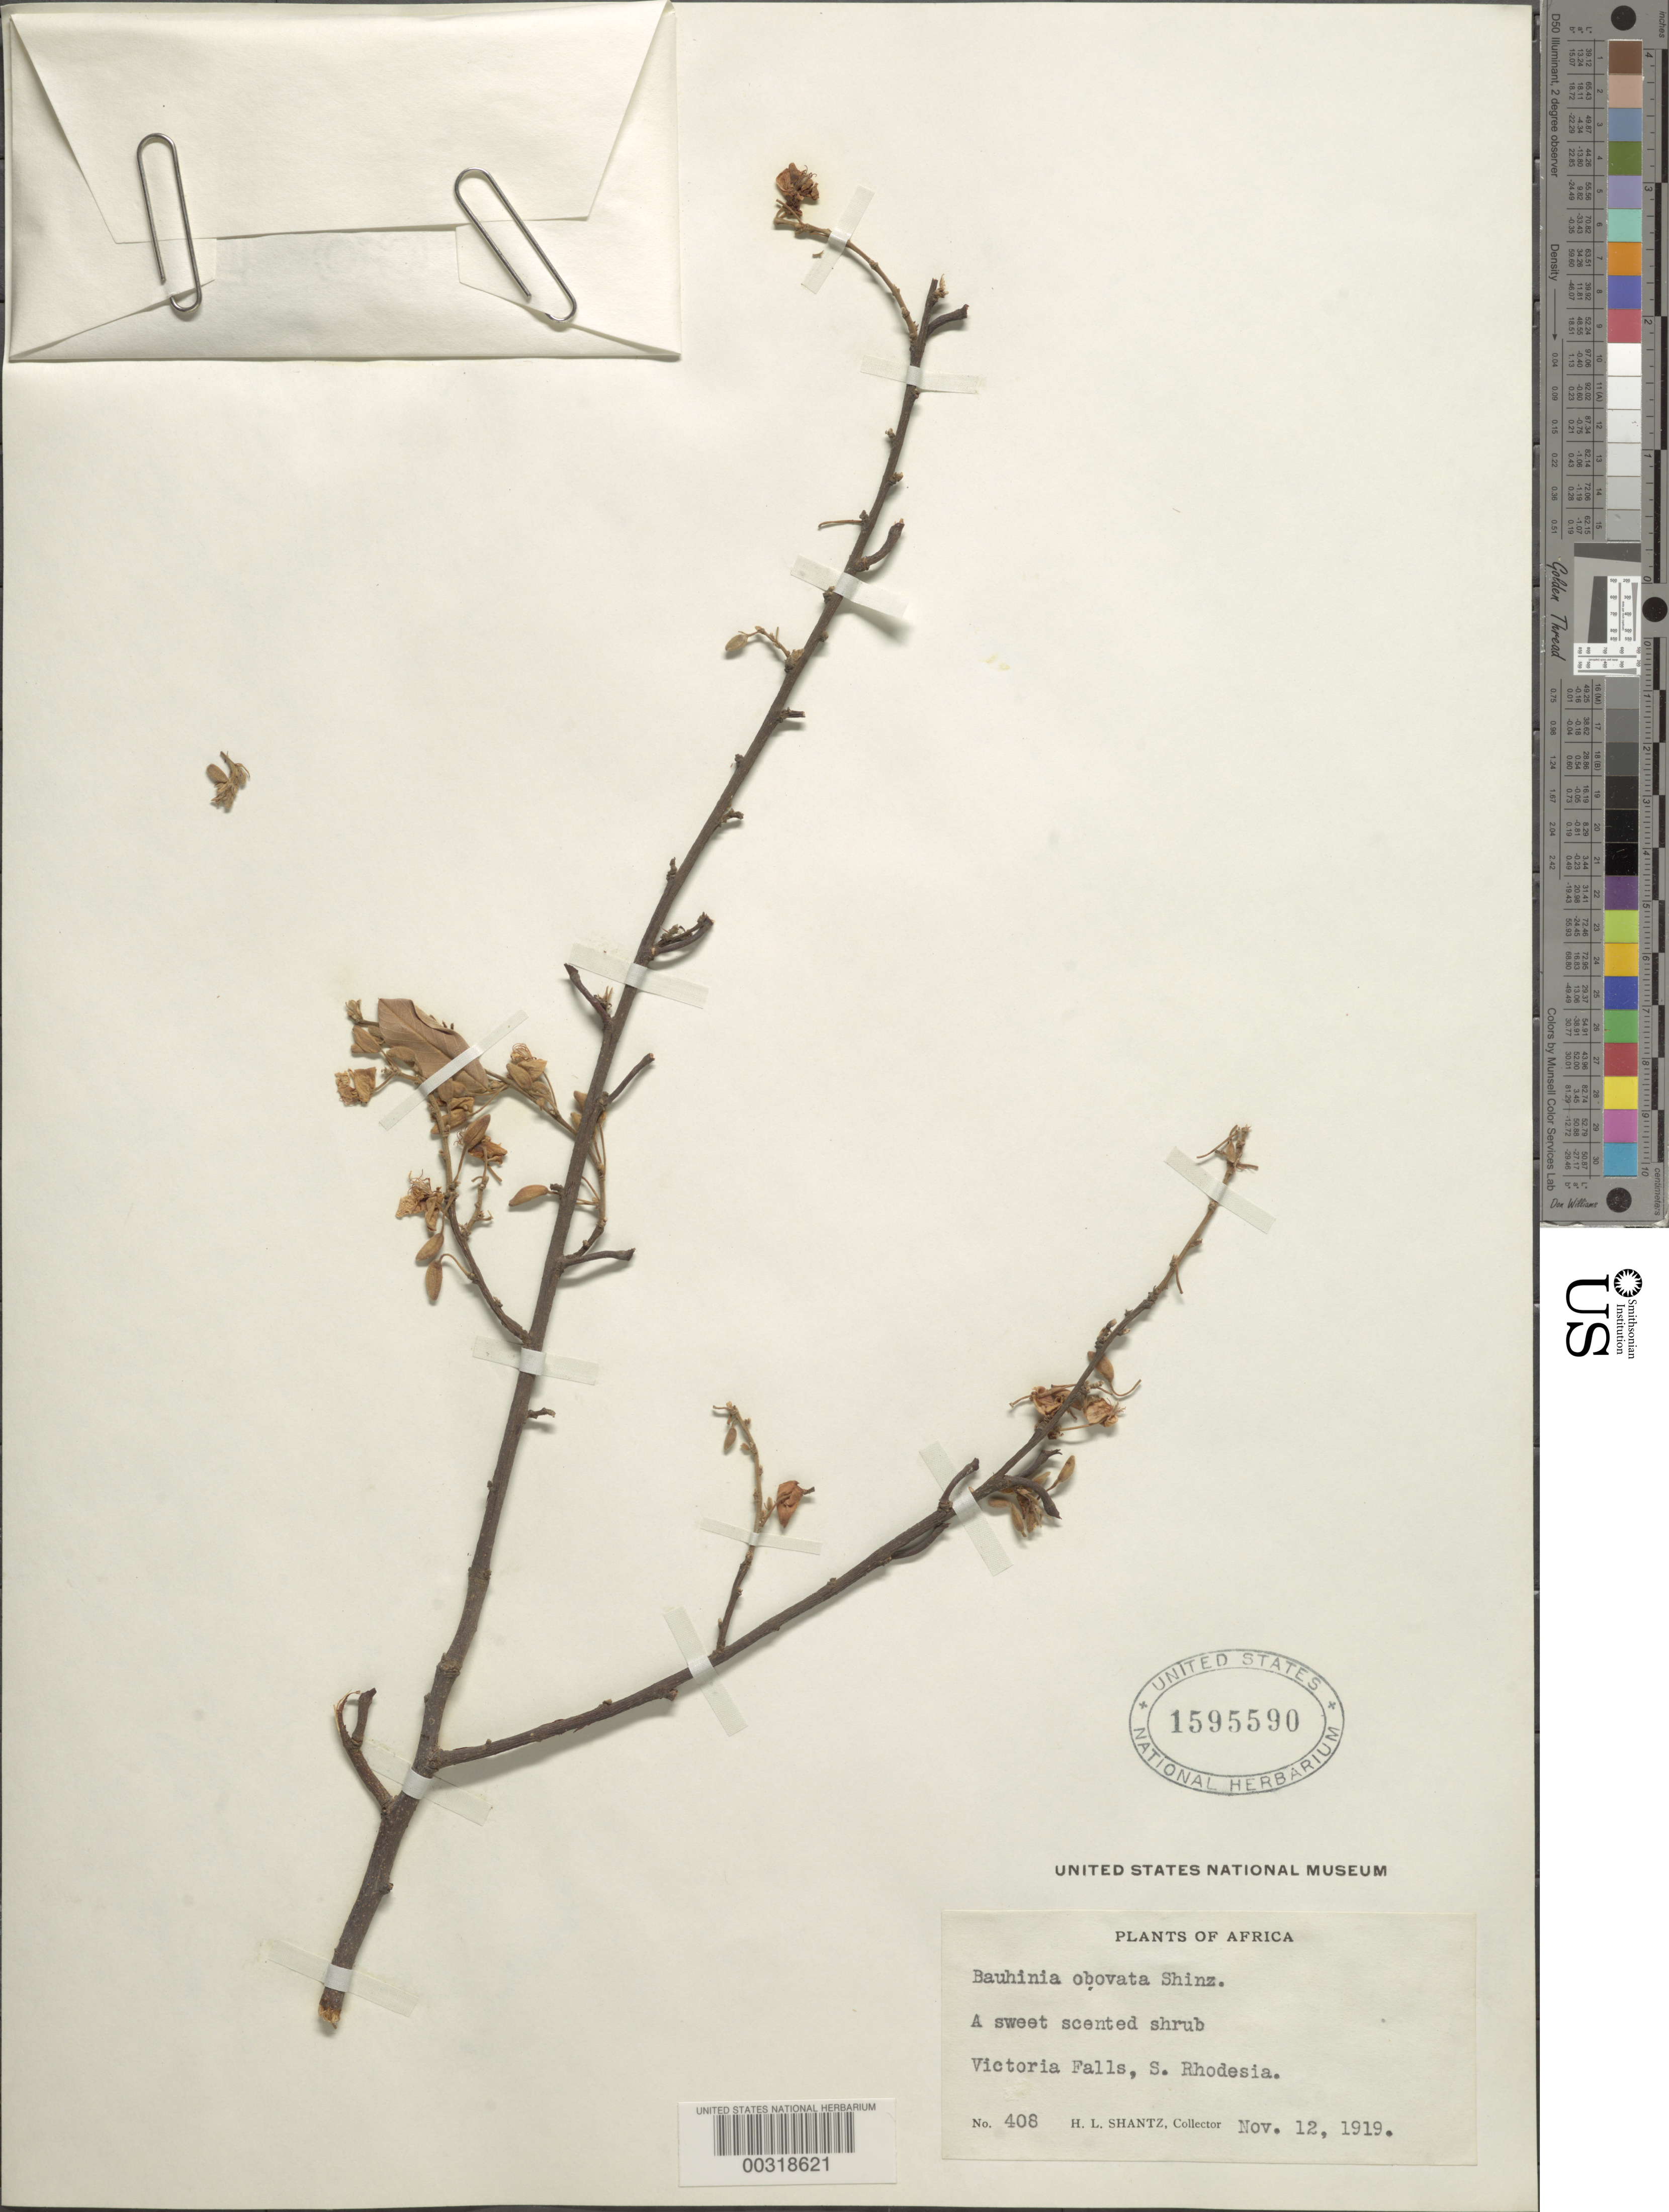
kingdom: Plantae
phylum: Tracheophyta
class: Magnoliopsida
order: Fabales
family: Fabaceae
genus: Bauhinia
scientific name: Bauhinia obovata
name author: S.F. Blake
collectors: H. Shantz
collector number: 408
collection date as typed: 12 Nov 1919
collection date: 1919-11-12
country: Zimbabwe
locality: Victoria falls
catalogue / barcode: US 1595590